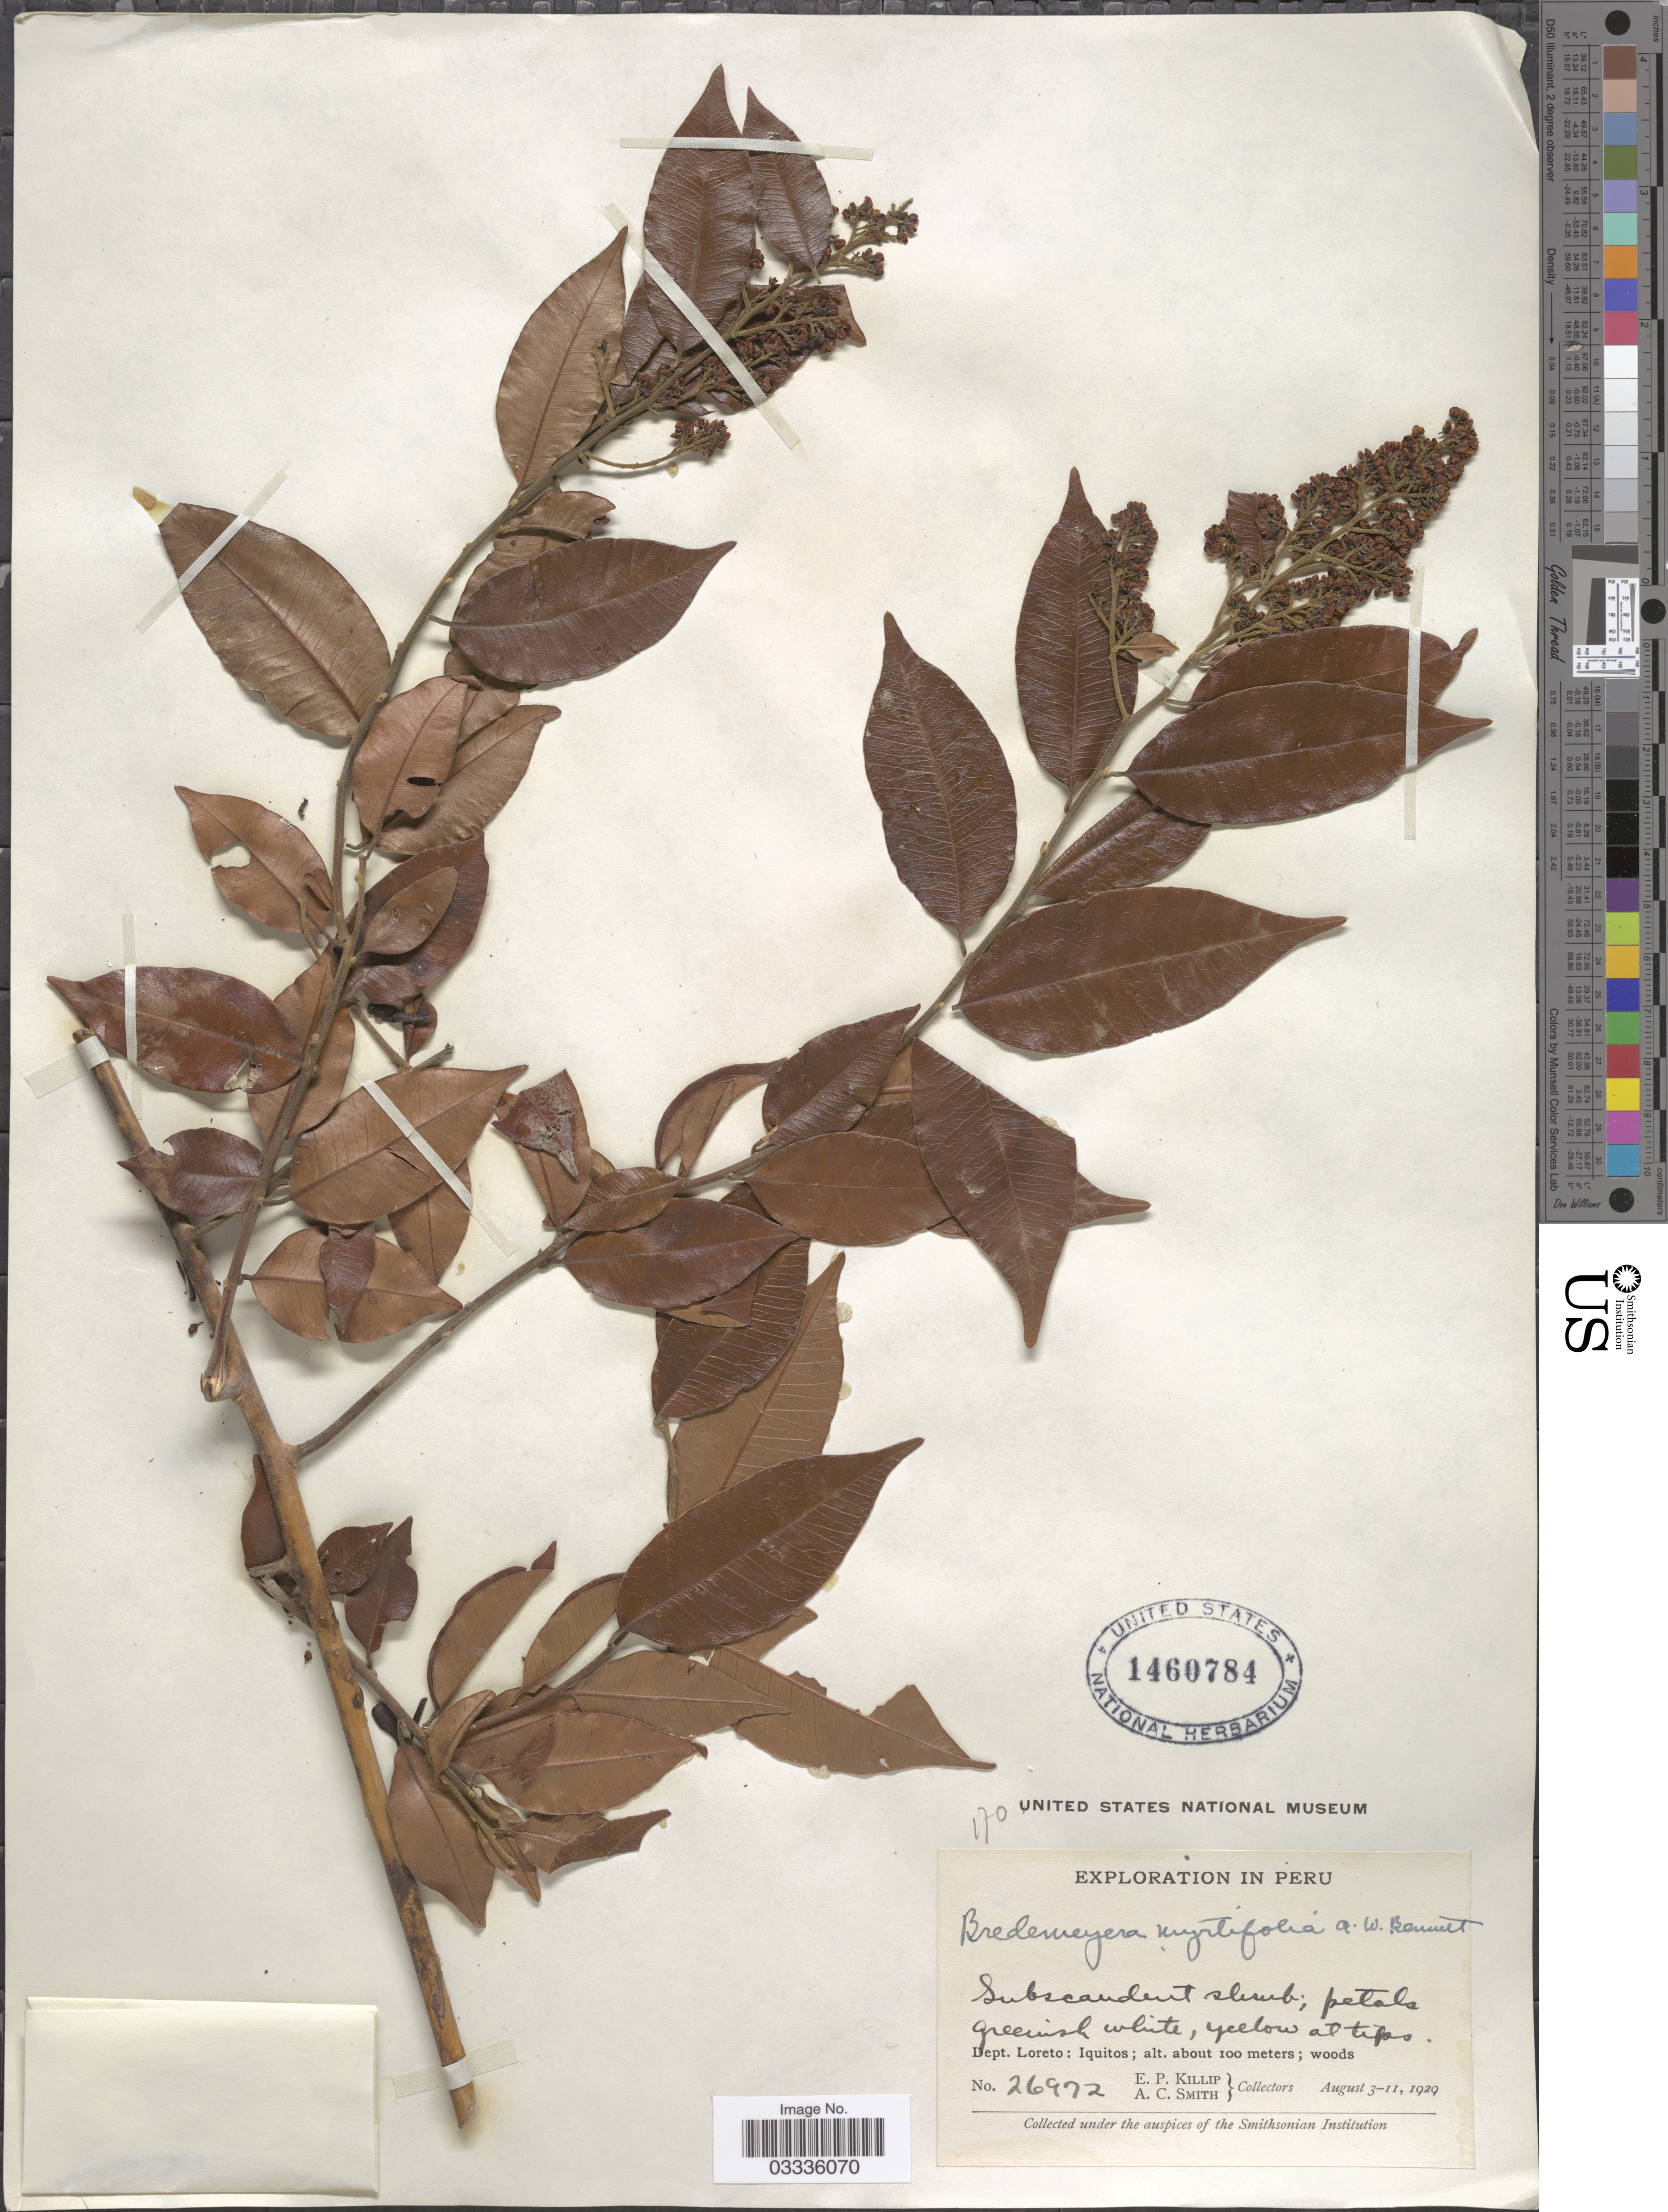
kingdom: Plantae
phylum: Tracheophyta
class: Magnoliopsida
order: Fabales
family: Polygalaceae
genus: Bredemeyera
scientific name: Bredemeyera myrtifolia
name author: A.W. Benn.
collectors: E. P. Killip & A. C. Smith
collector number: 26972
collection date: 1929-08-03/1929-08-11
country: Peru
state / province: Loreto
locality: Dept. Loreto: Iquitos.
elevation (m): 100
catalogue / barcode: US 1460784